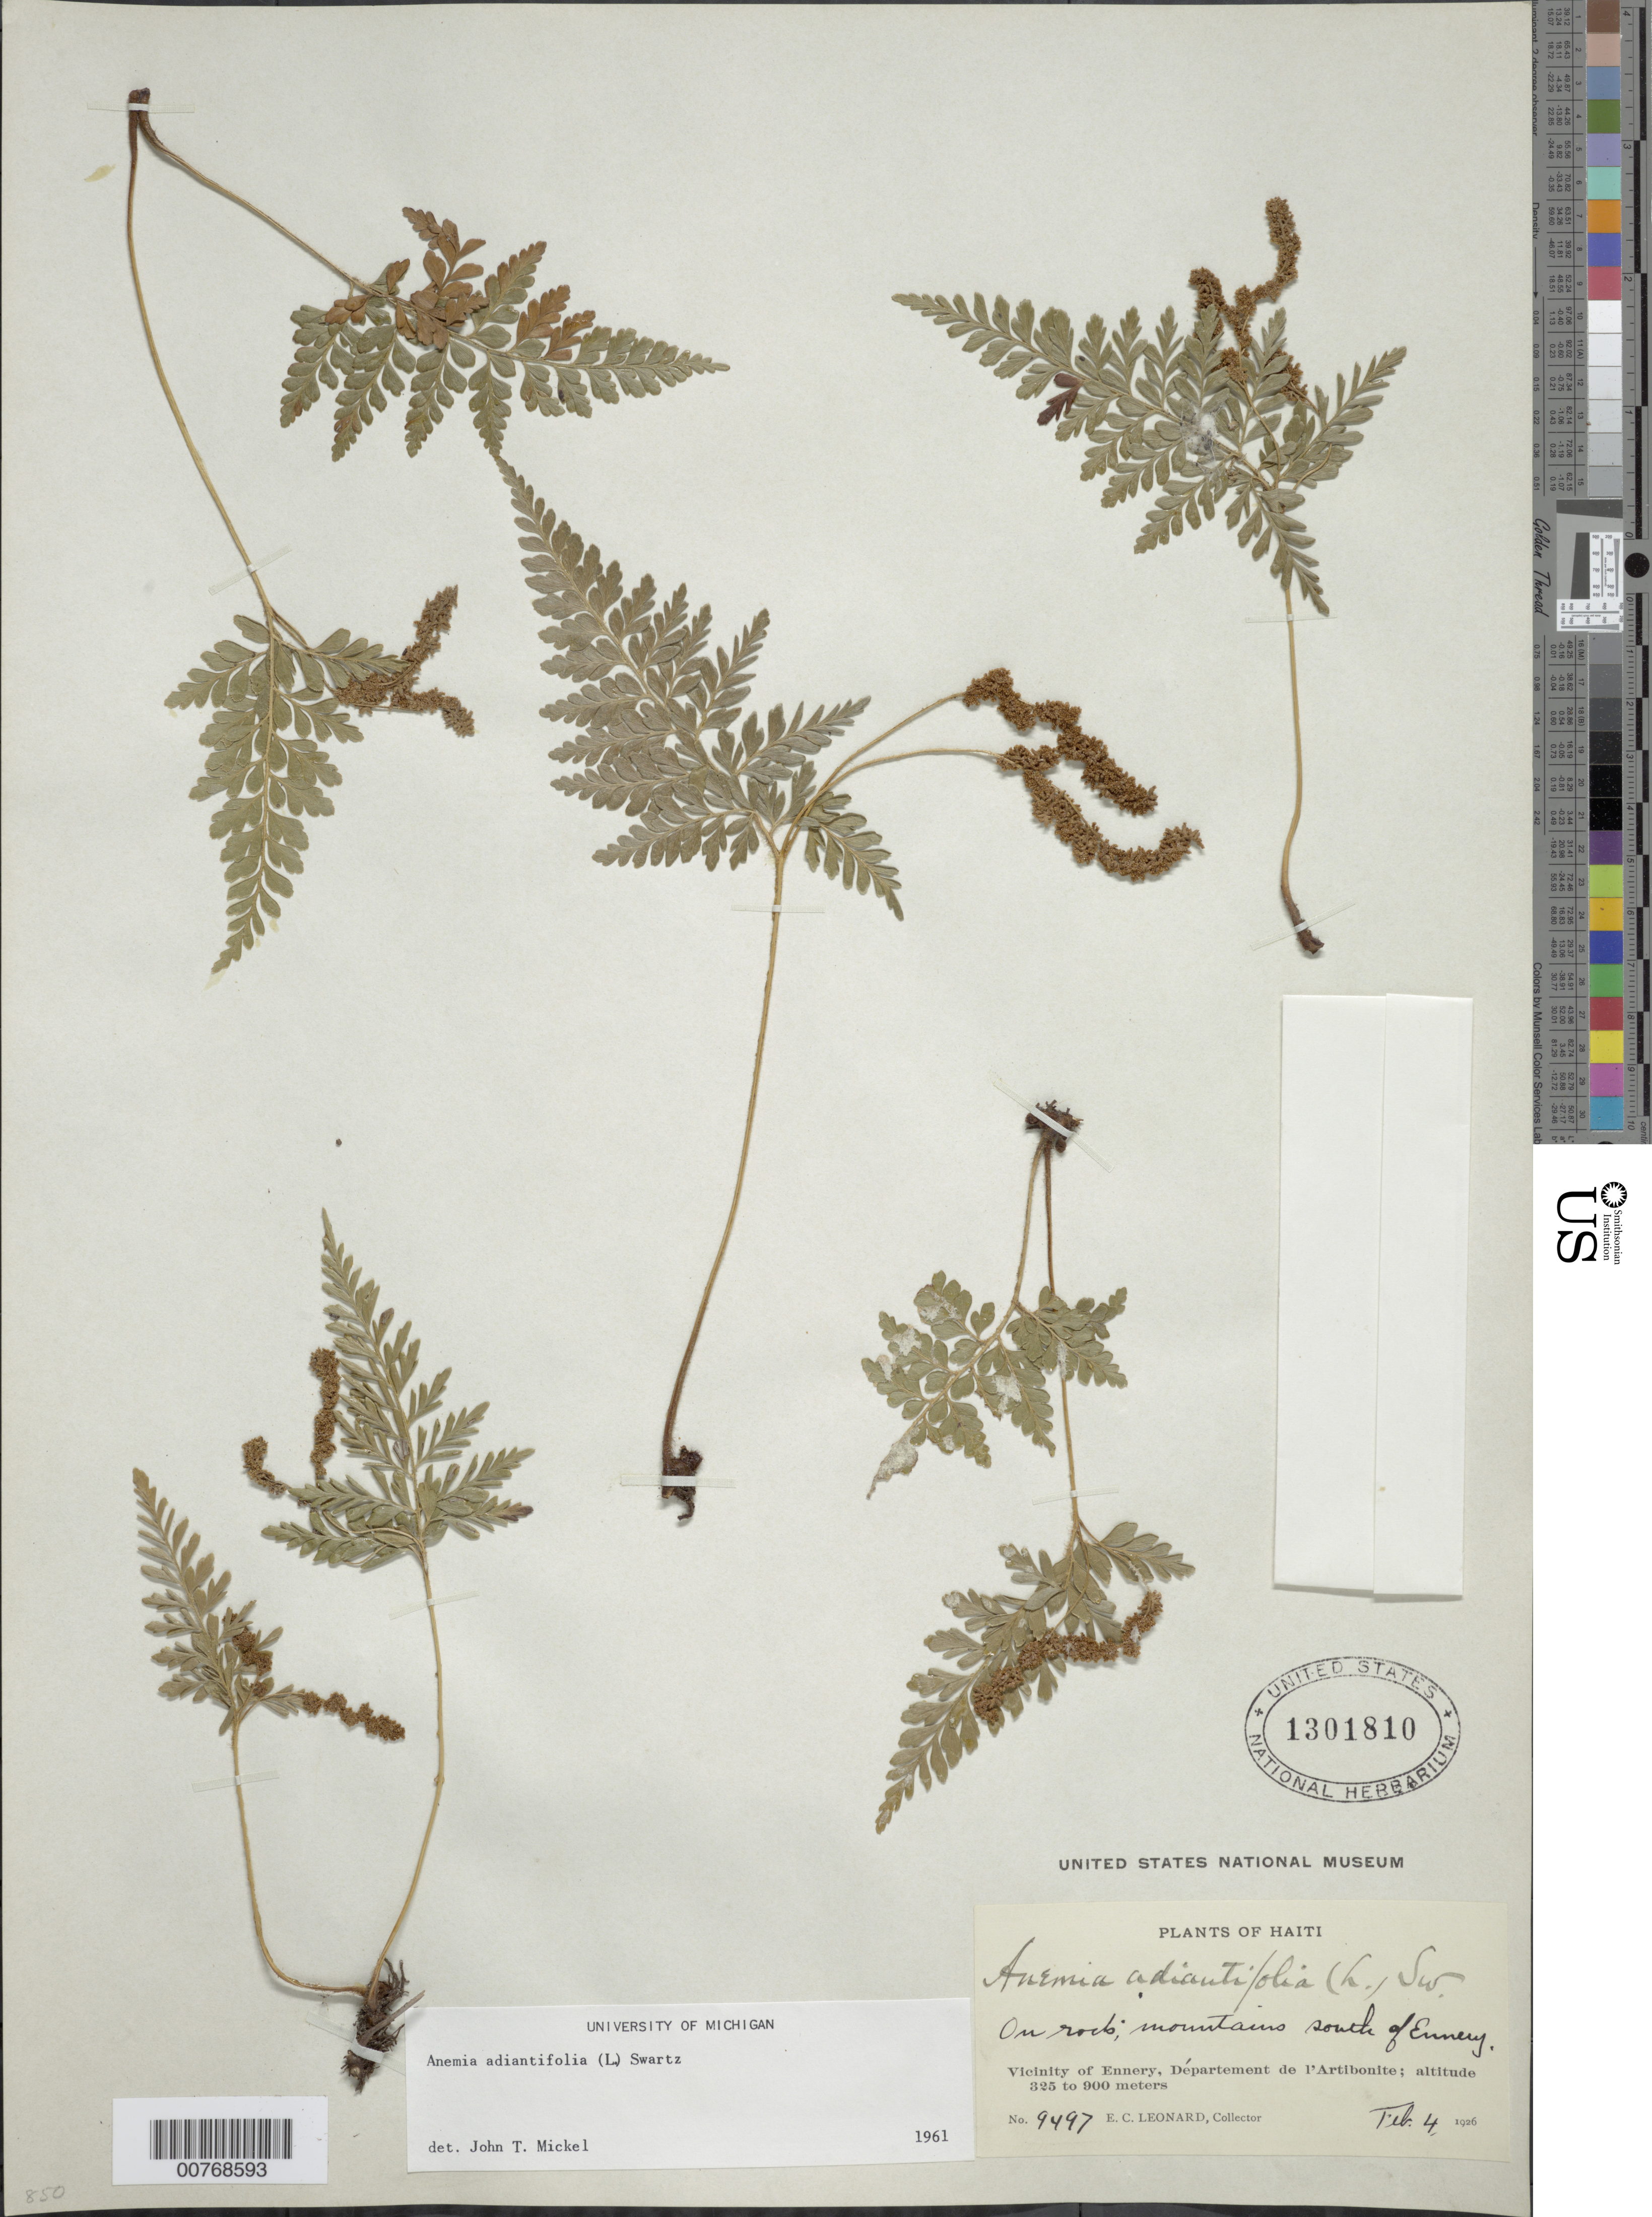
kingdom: Plantae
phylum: Tracheophyta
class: Polypodiopsida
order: Schizaeales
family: Anemiaceae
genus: Anemia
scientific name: Anemia adiantifolia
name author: (L.) Sw.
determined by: Mickel, J. T., (NY), New York Botanical Garden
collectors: E. C. Leonard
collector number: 9497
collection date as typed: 04 Feb 1926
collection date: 1926-02-04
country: Haiti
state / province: Artibonite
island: Hispaniola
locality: Vicinity of Ennery, Departement de l'Artibonite. Mountains S of Ennery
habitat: On rocks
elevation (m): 325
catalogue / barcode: US 1301810